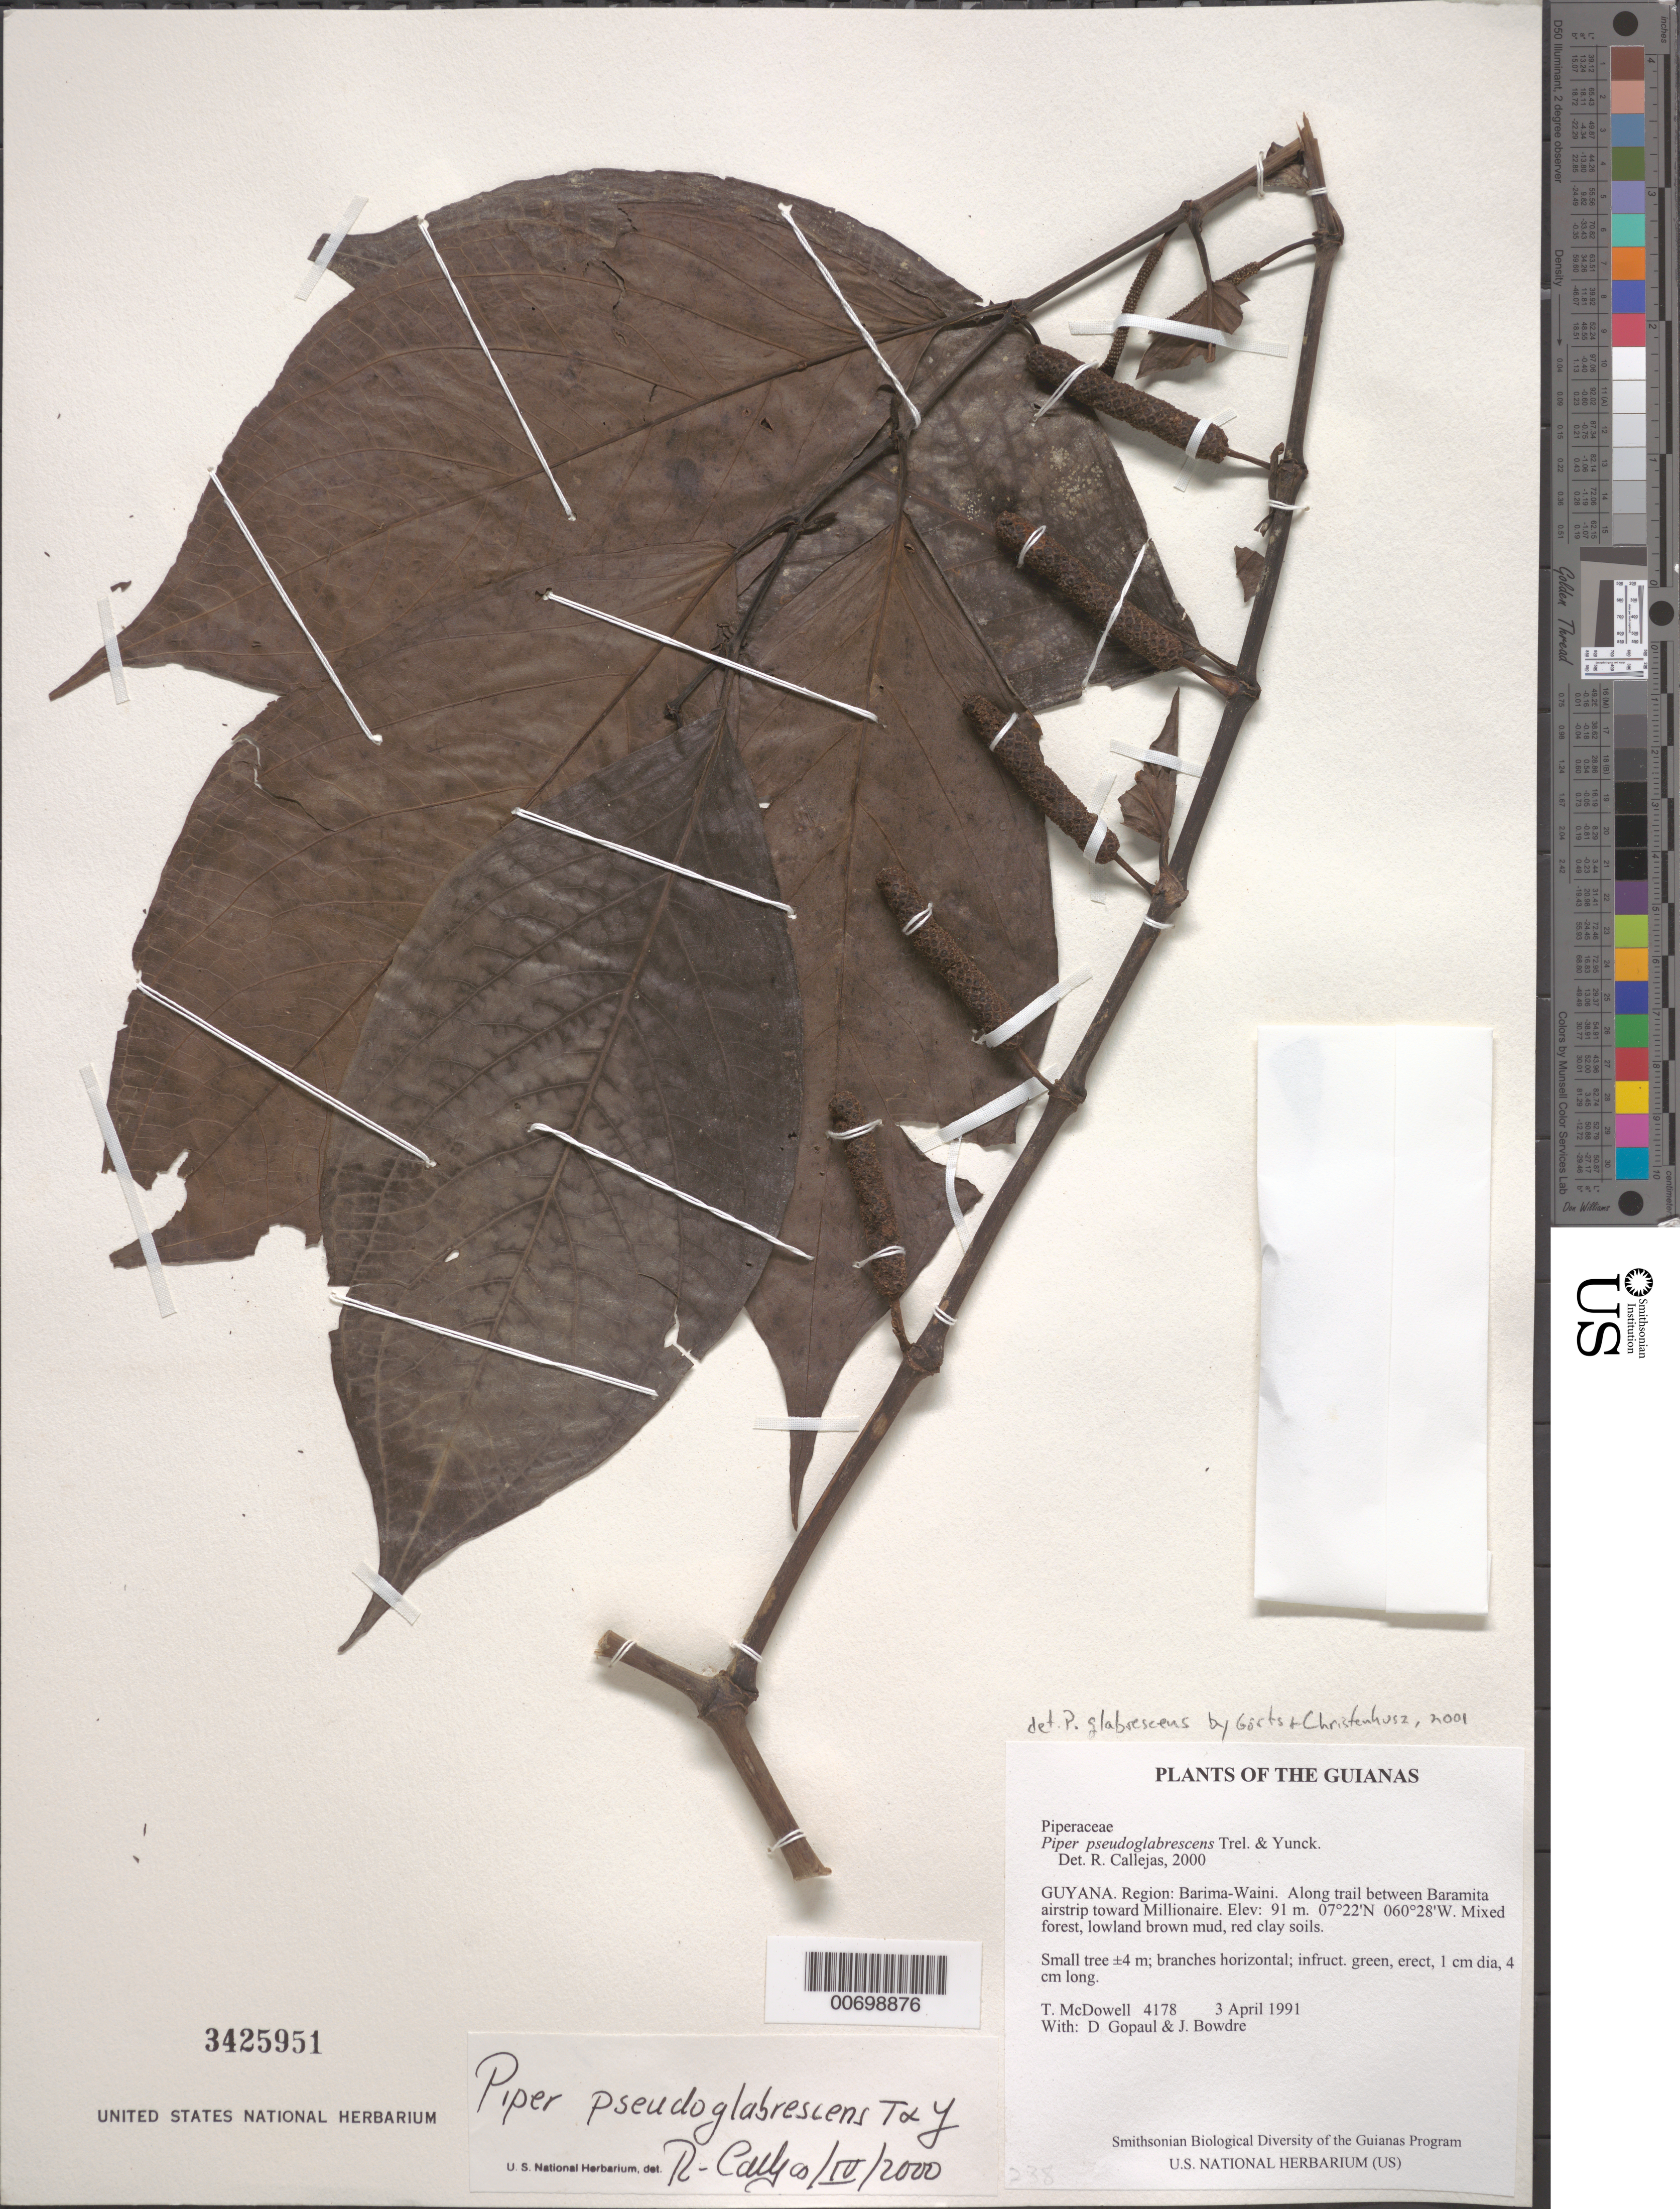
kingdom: Plantae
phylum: Tracheophyta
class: Magnoliopsida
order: Piperales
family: Piperaceae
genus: Piper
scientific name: Piper pseudoglabrescens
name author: Trel. & Yunck.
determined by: Callejas, Ricardo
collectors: T. McDowell, D. Gopaul & J. Bowdre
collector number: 4178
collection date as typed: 3 April 1991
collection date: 1991-04-03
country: Guyana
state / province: Barima-Waini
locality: Along trail between Baramita airstrip toward Millionaire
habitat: Mixed forest, lowland brown mud, red clay soils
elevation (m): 91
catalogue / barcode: US 3425951